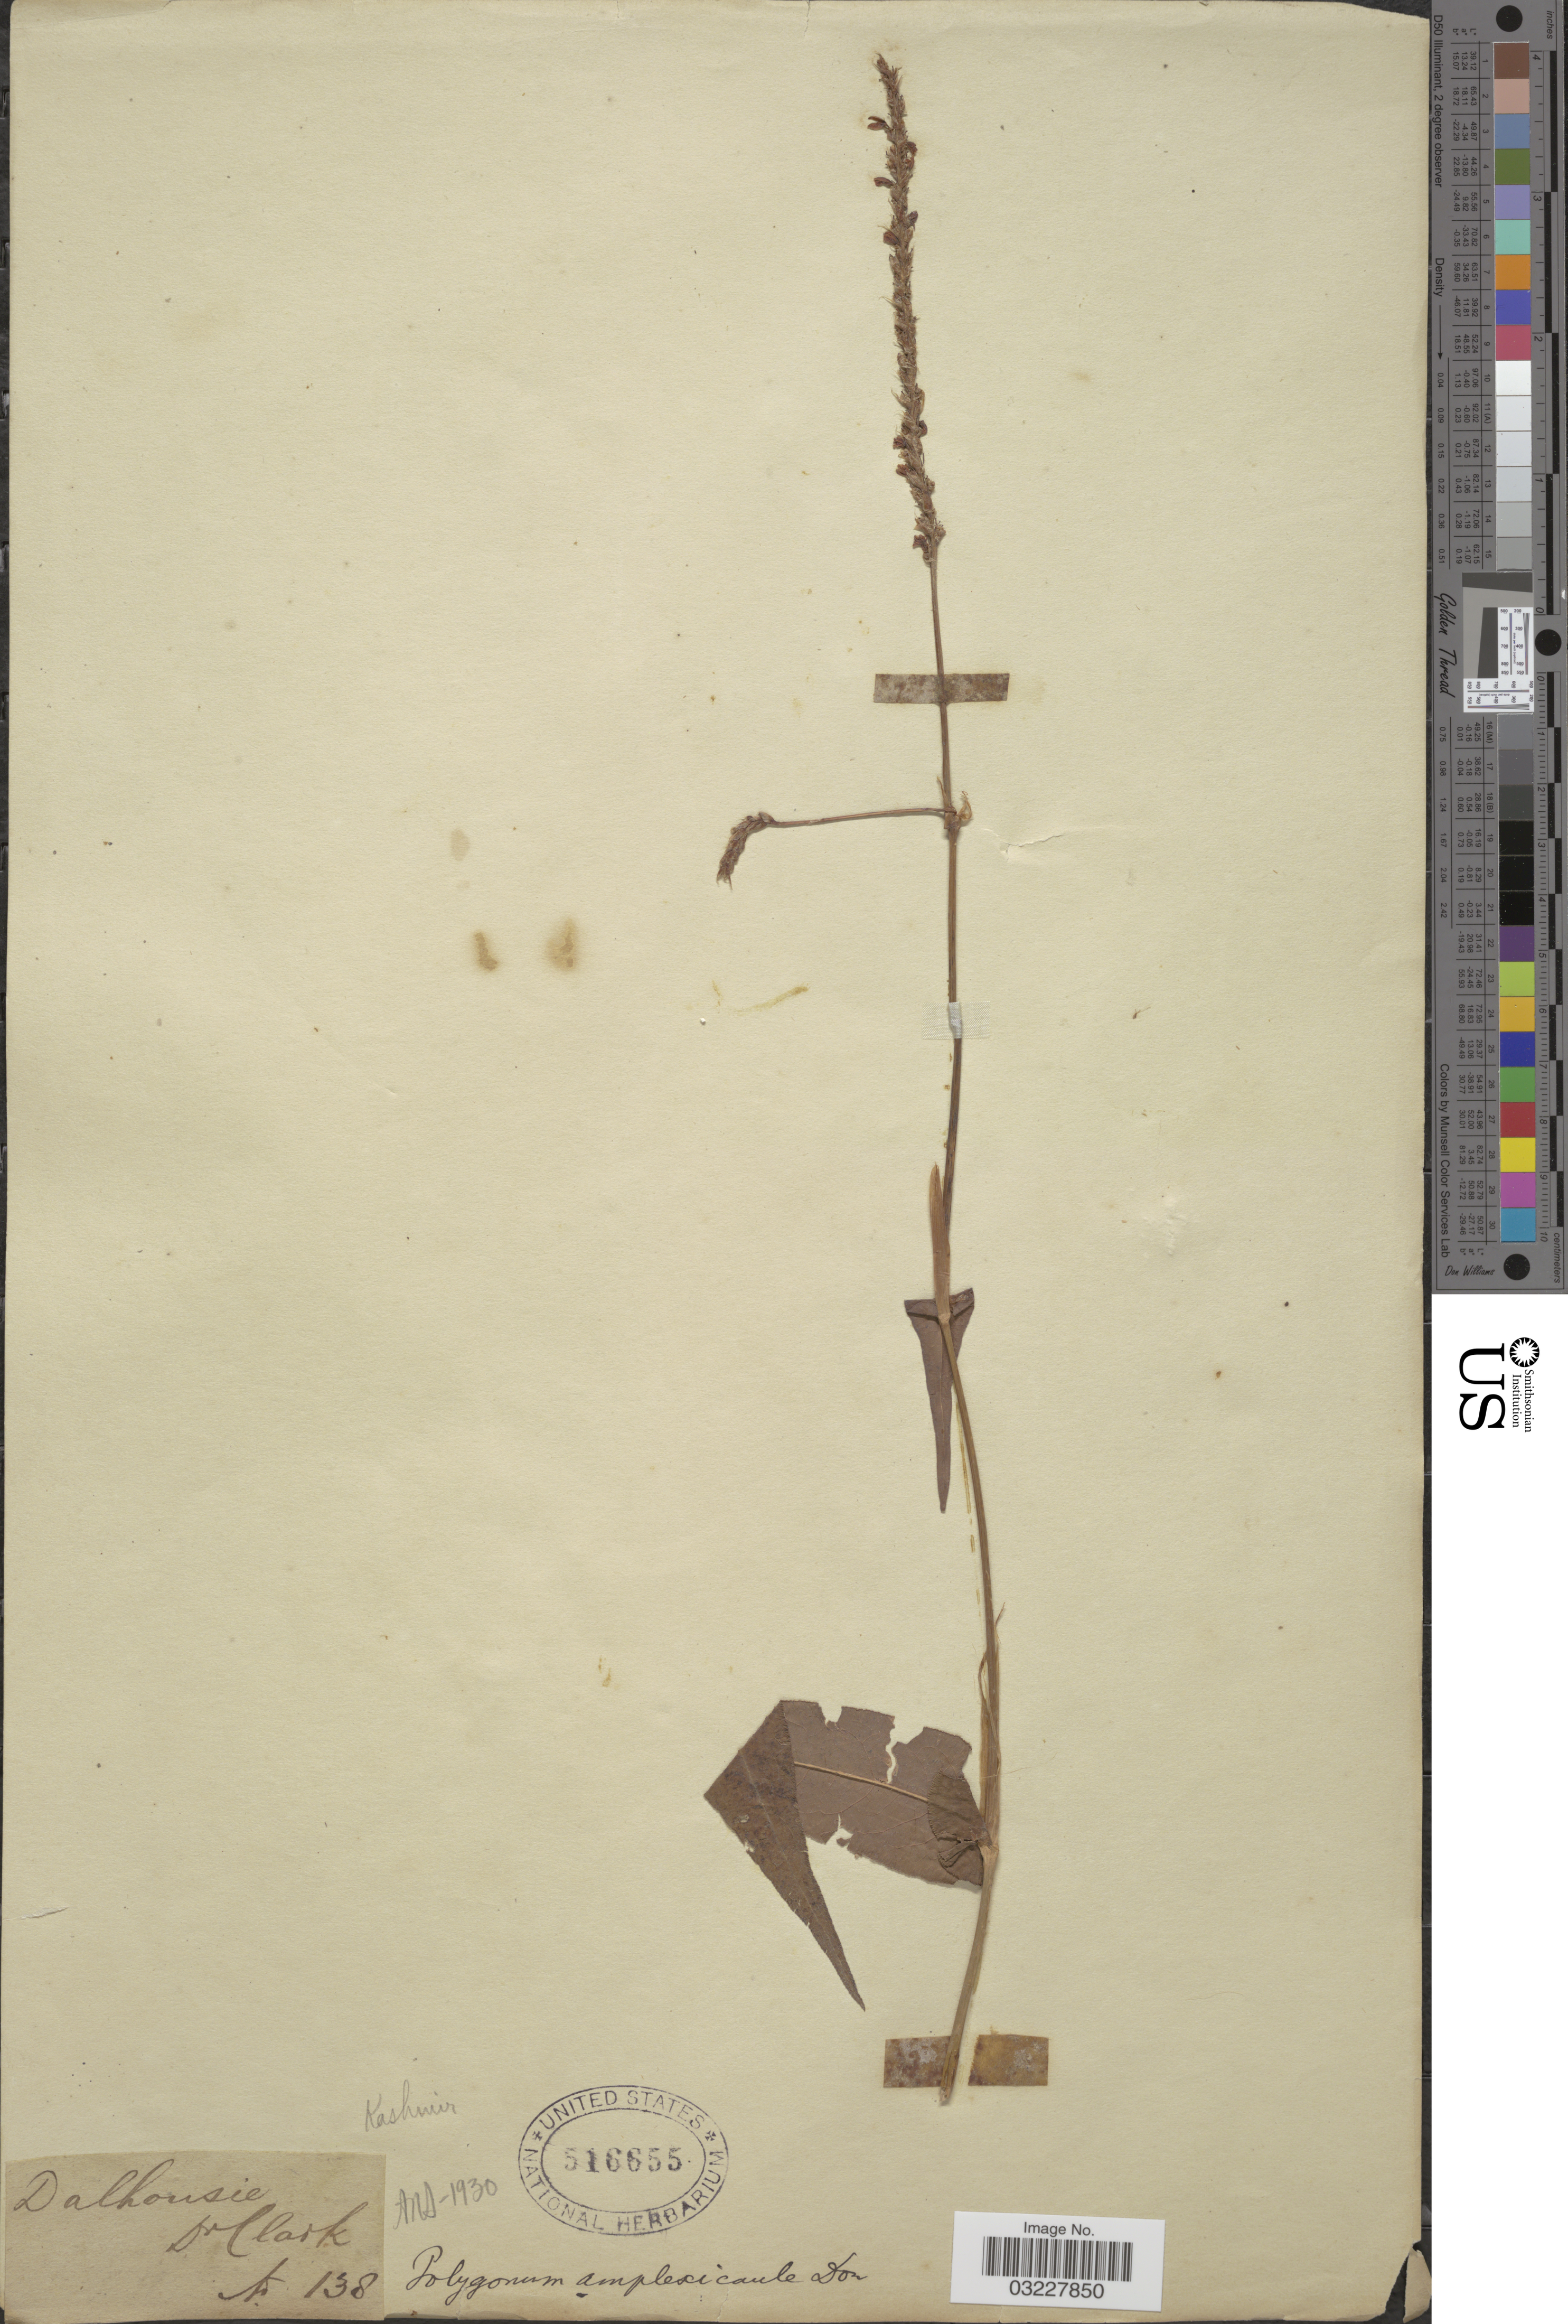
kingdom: Plantae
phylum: Tracheophyta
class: Magnoliopsida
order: Caryophyllales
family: Polygonaceae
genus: Bistorta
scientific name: Bistorta amplexicaulis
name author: (D. Don) Greene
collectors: -- Clark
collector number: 138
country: India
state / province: Jammu and Kashmir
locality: Kashmir. Dalhousie.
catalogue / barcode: US 516655